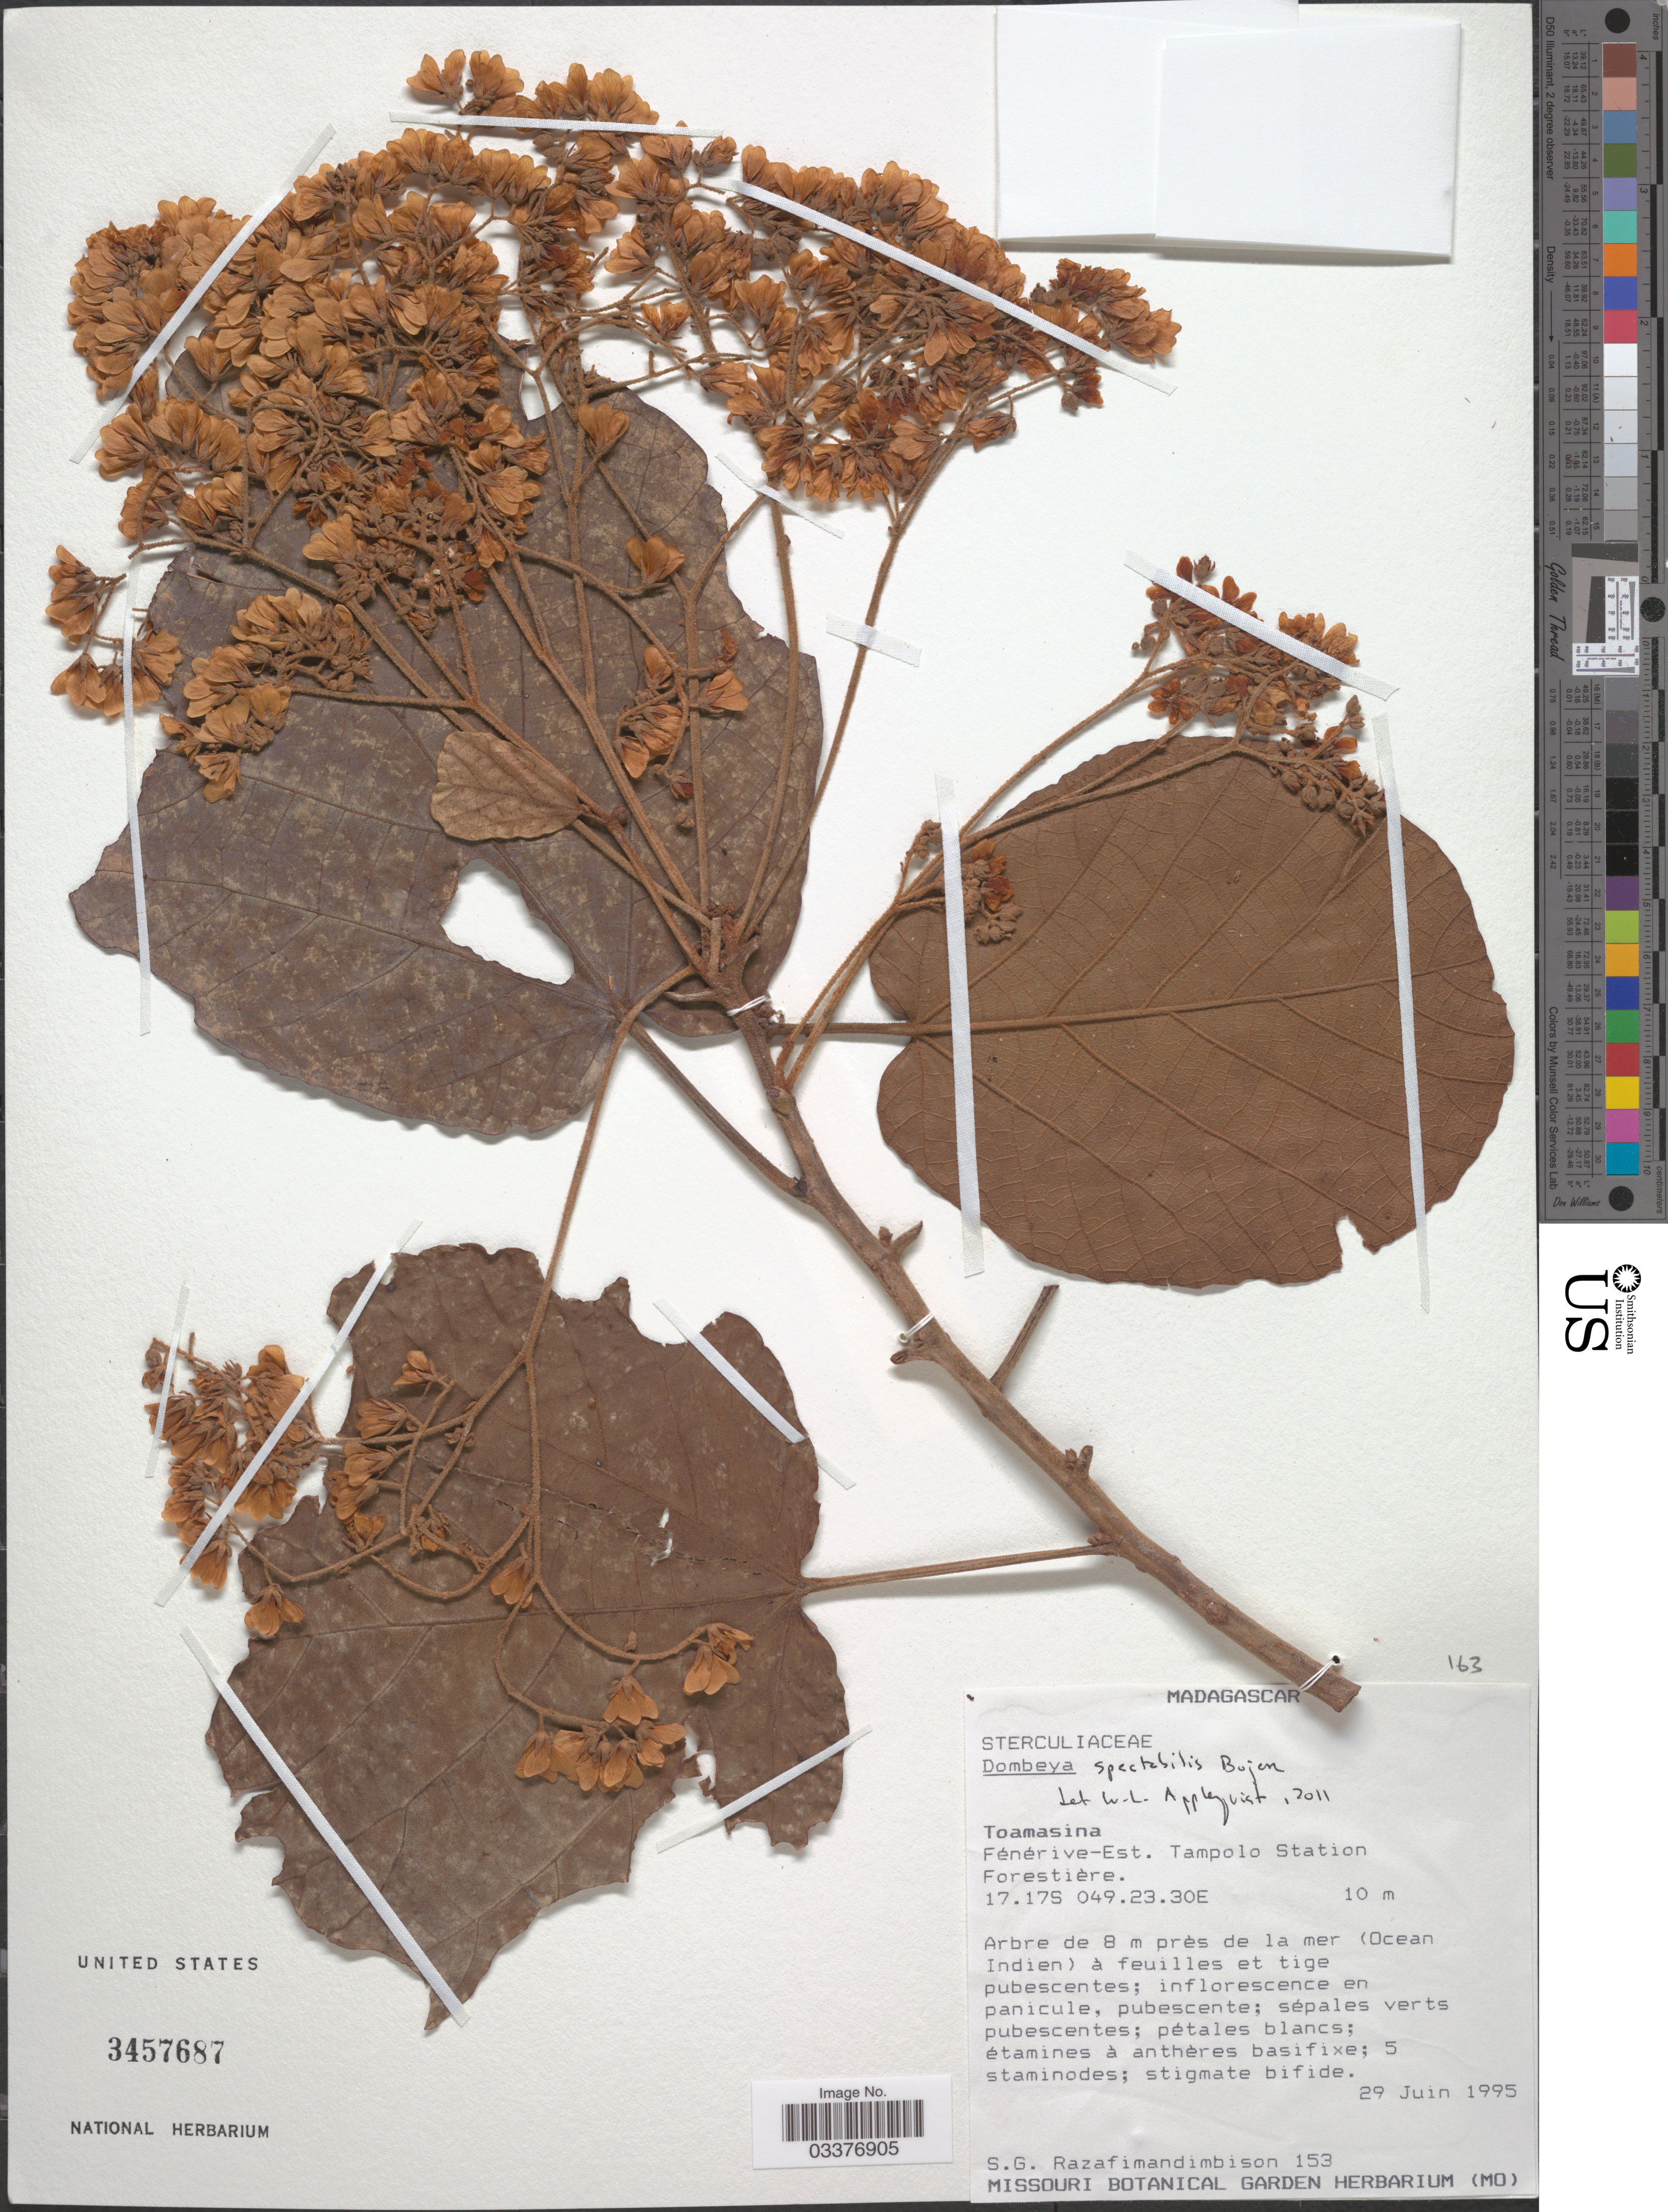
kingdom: Plantae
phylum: Tracheophyta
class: Magnoliopsida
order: Malvales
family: Malvaceae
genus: Dombeya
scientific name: Dombeya spectabilis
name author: Bojer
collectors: S. G. Razafimandimbison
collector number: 153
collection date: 1995-06-29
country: Madagascar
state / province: Analanjirofo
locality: Fénérive-Est. Tampolo Station Forestière.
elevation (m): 10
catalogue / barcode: US 3457687